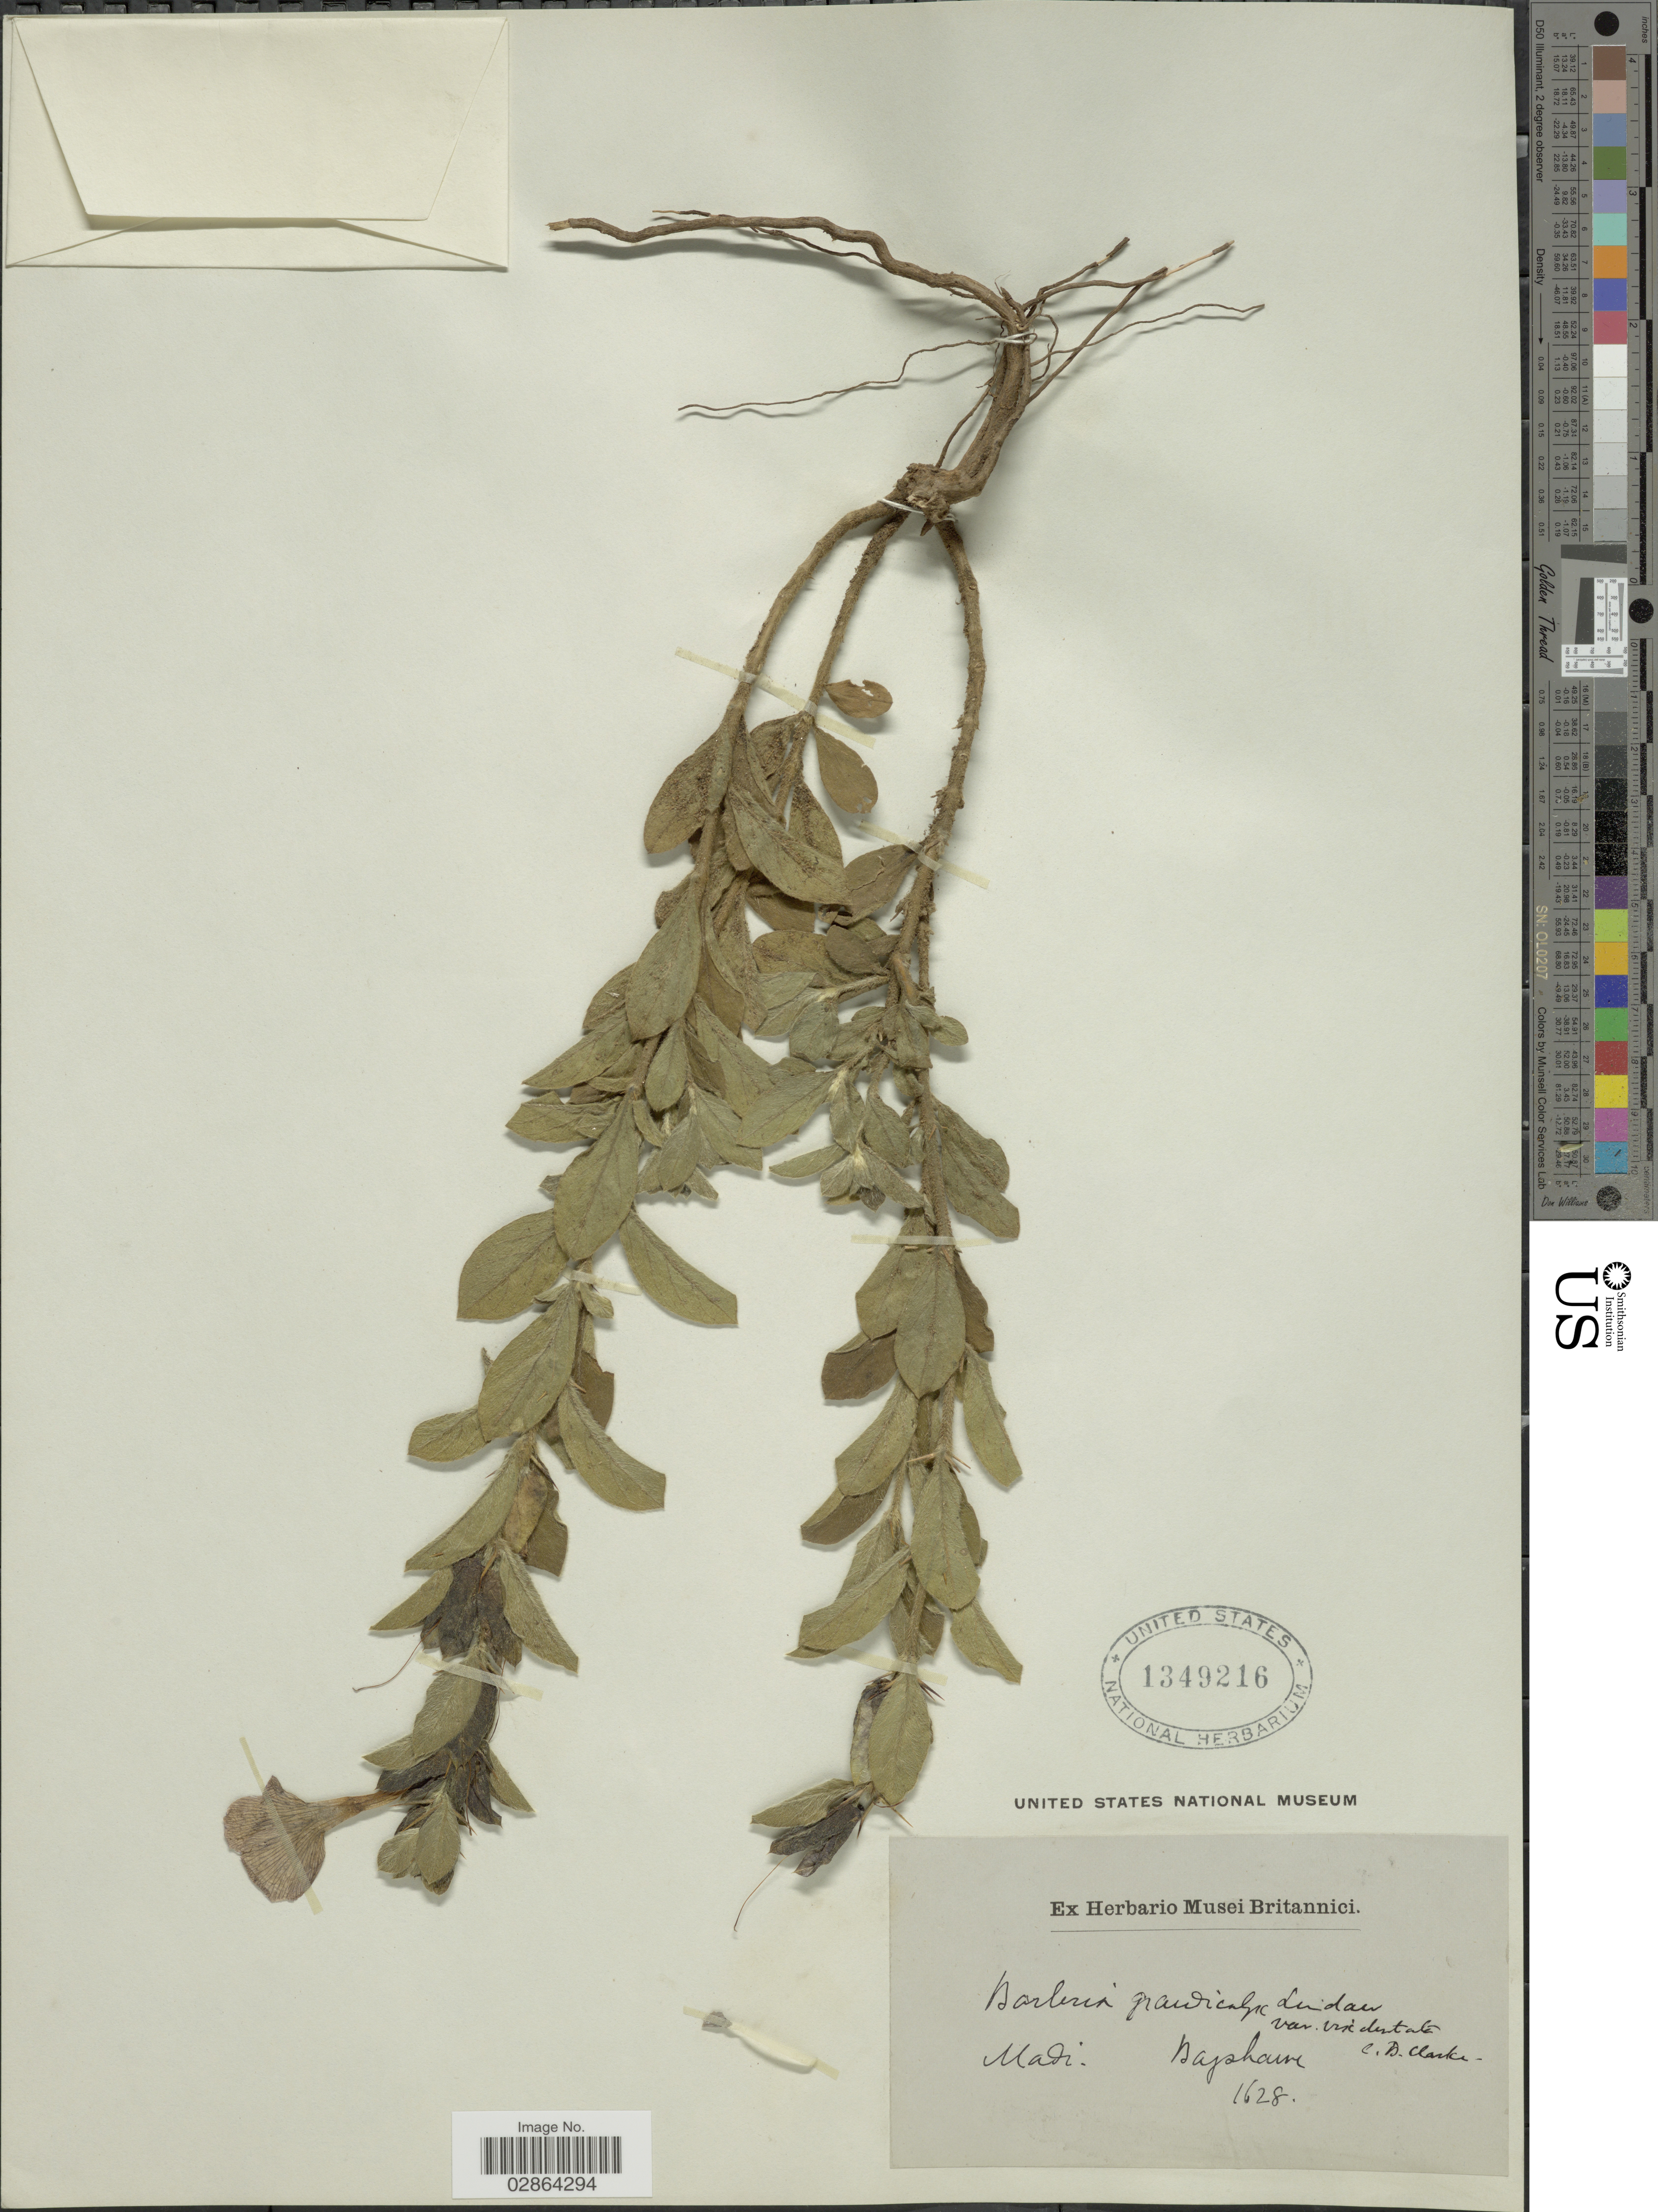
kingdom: Plantae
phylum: Tracheophyta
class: Magnoliopsida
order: Lamiales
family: Acanthaceae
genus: Barleria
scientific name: Barleria grandicalyx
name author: Lindau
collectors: Bagshawe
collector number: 1628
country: Uganda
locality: Madi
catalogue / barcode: US 1349216